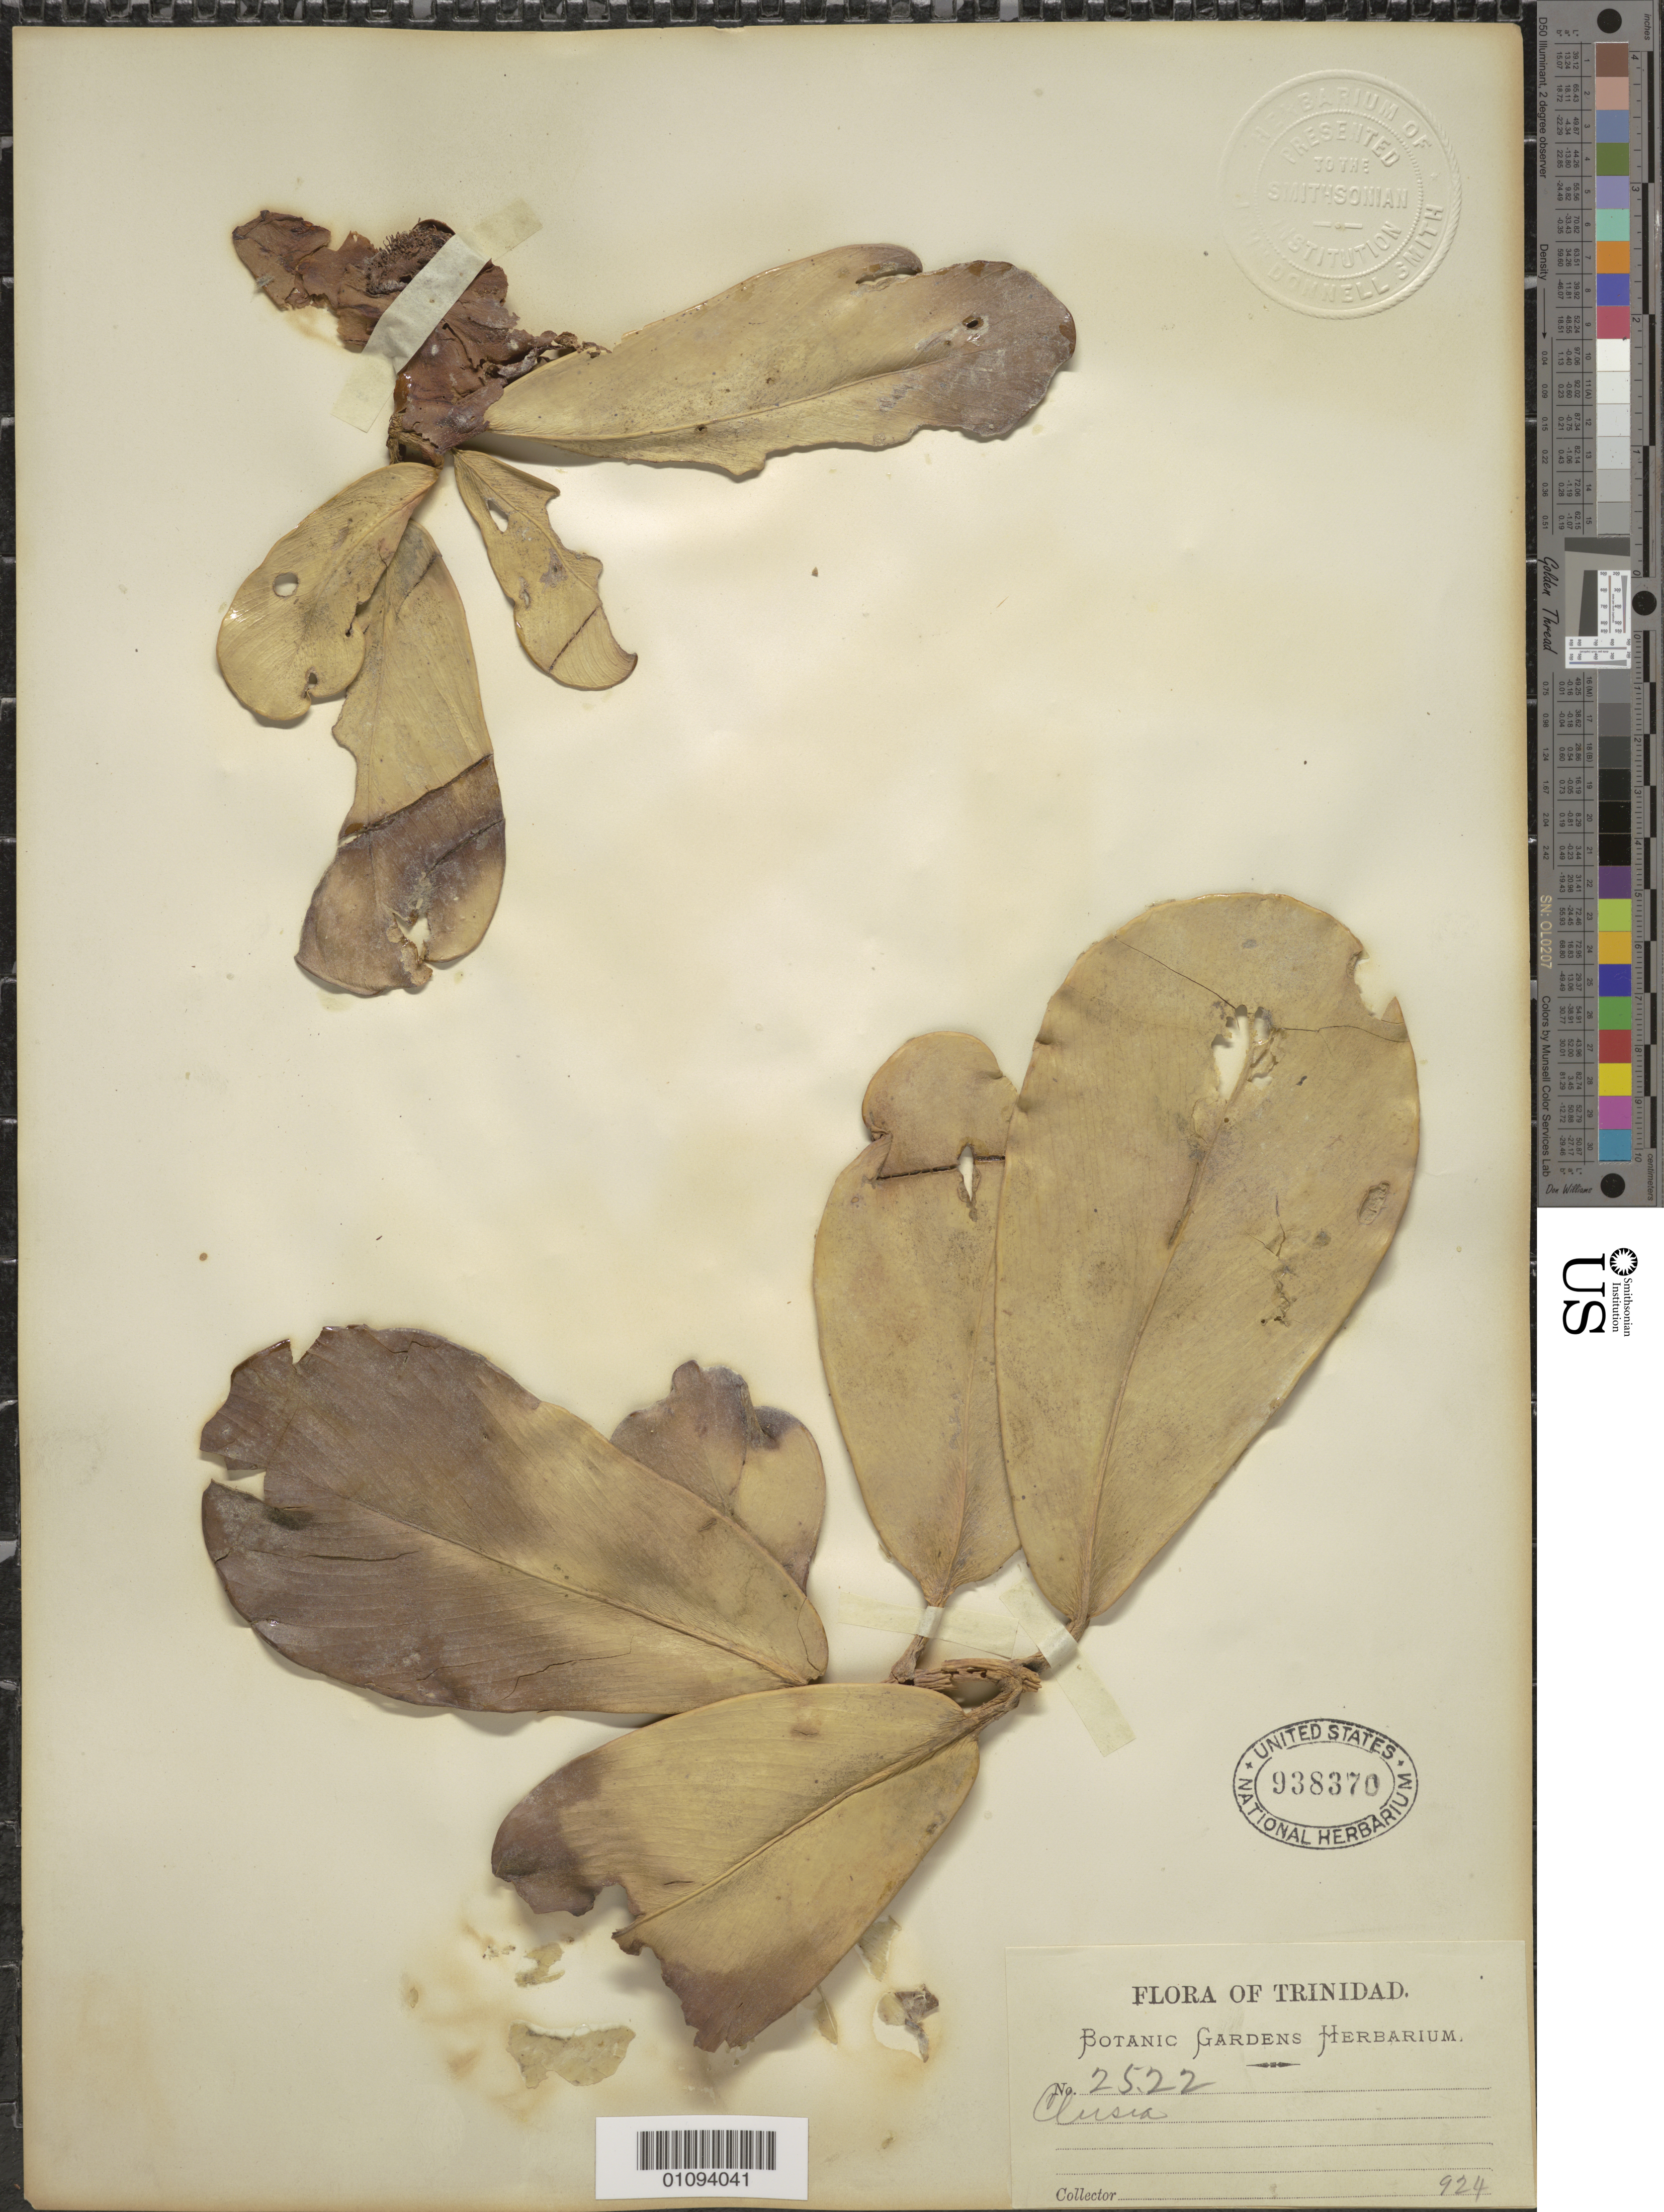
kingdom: Plantae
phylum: Tracheophyta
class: Magnoliopsida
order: Malpighiales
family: Clusiaceae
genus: Clusia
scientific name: Clusia palmicida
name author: Rich.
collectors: Botanic Gardens Herbarium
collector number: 2522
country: Trinidad and Tobago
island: Trinidad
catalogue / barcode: US 938370